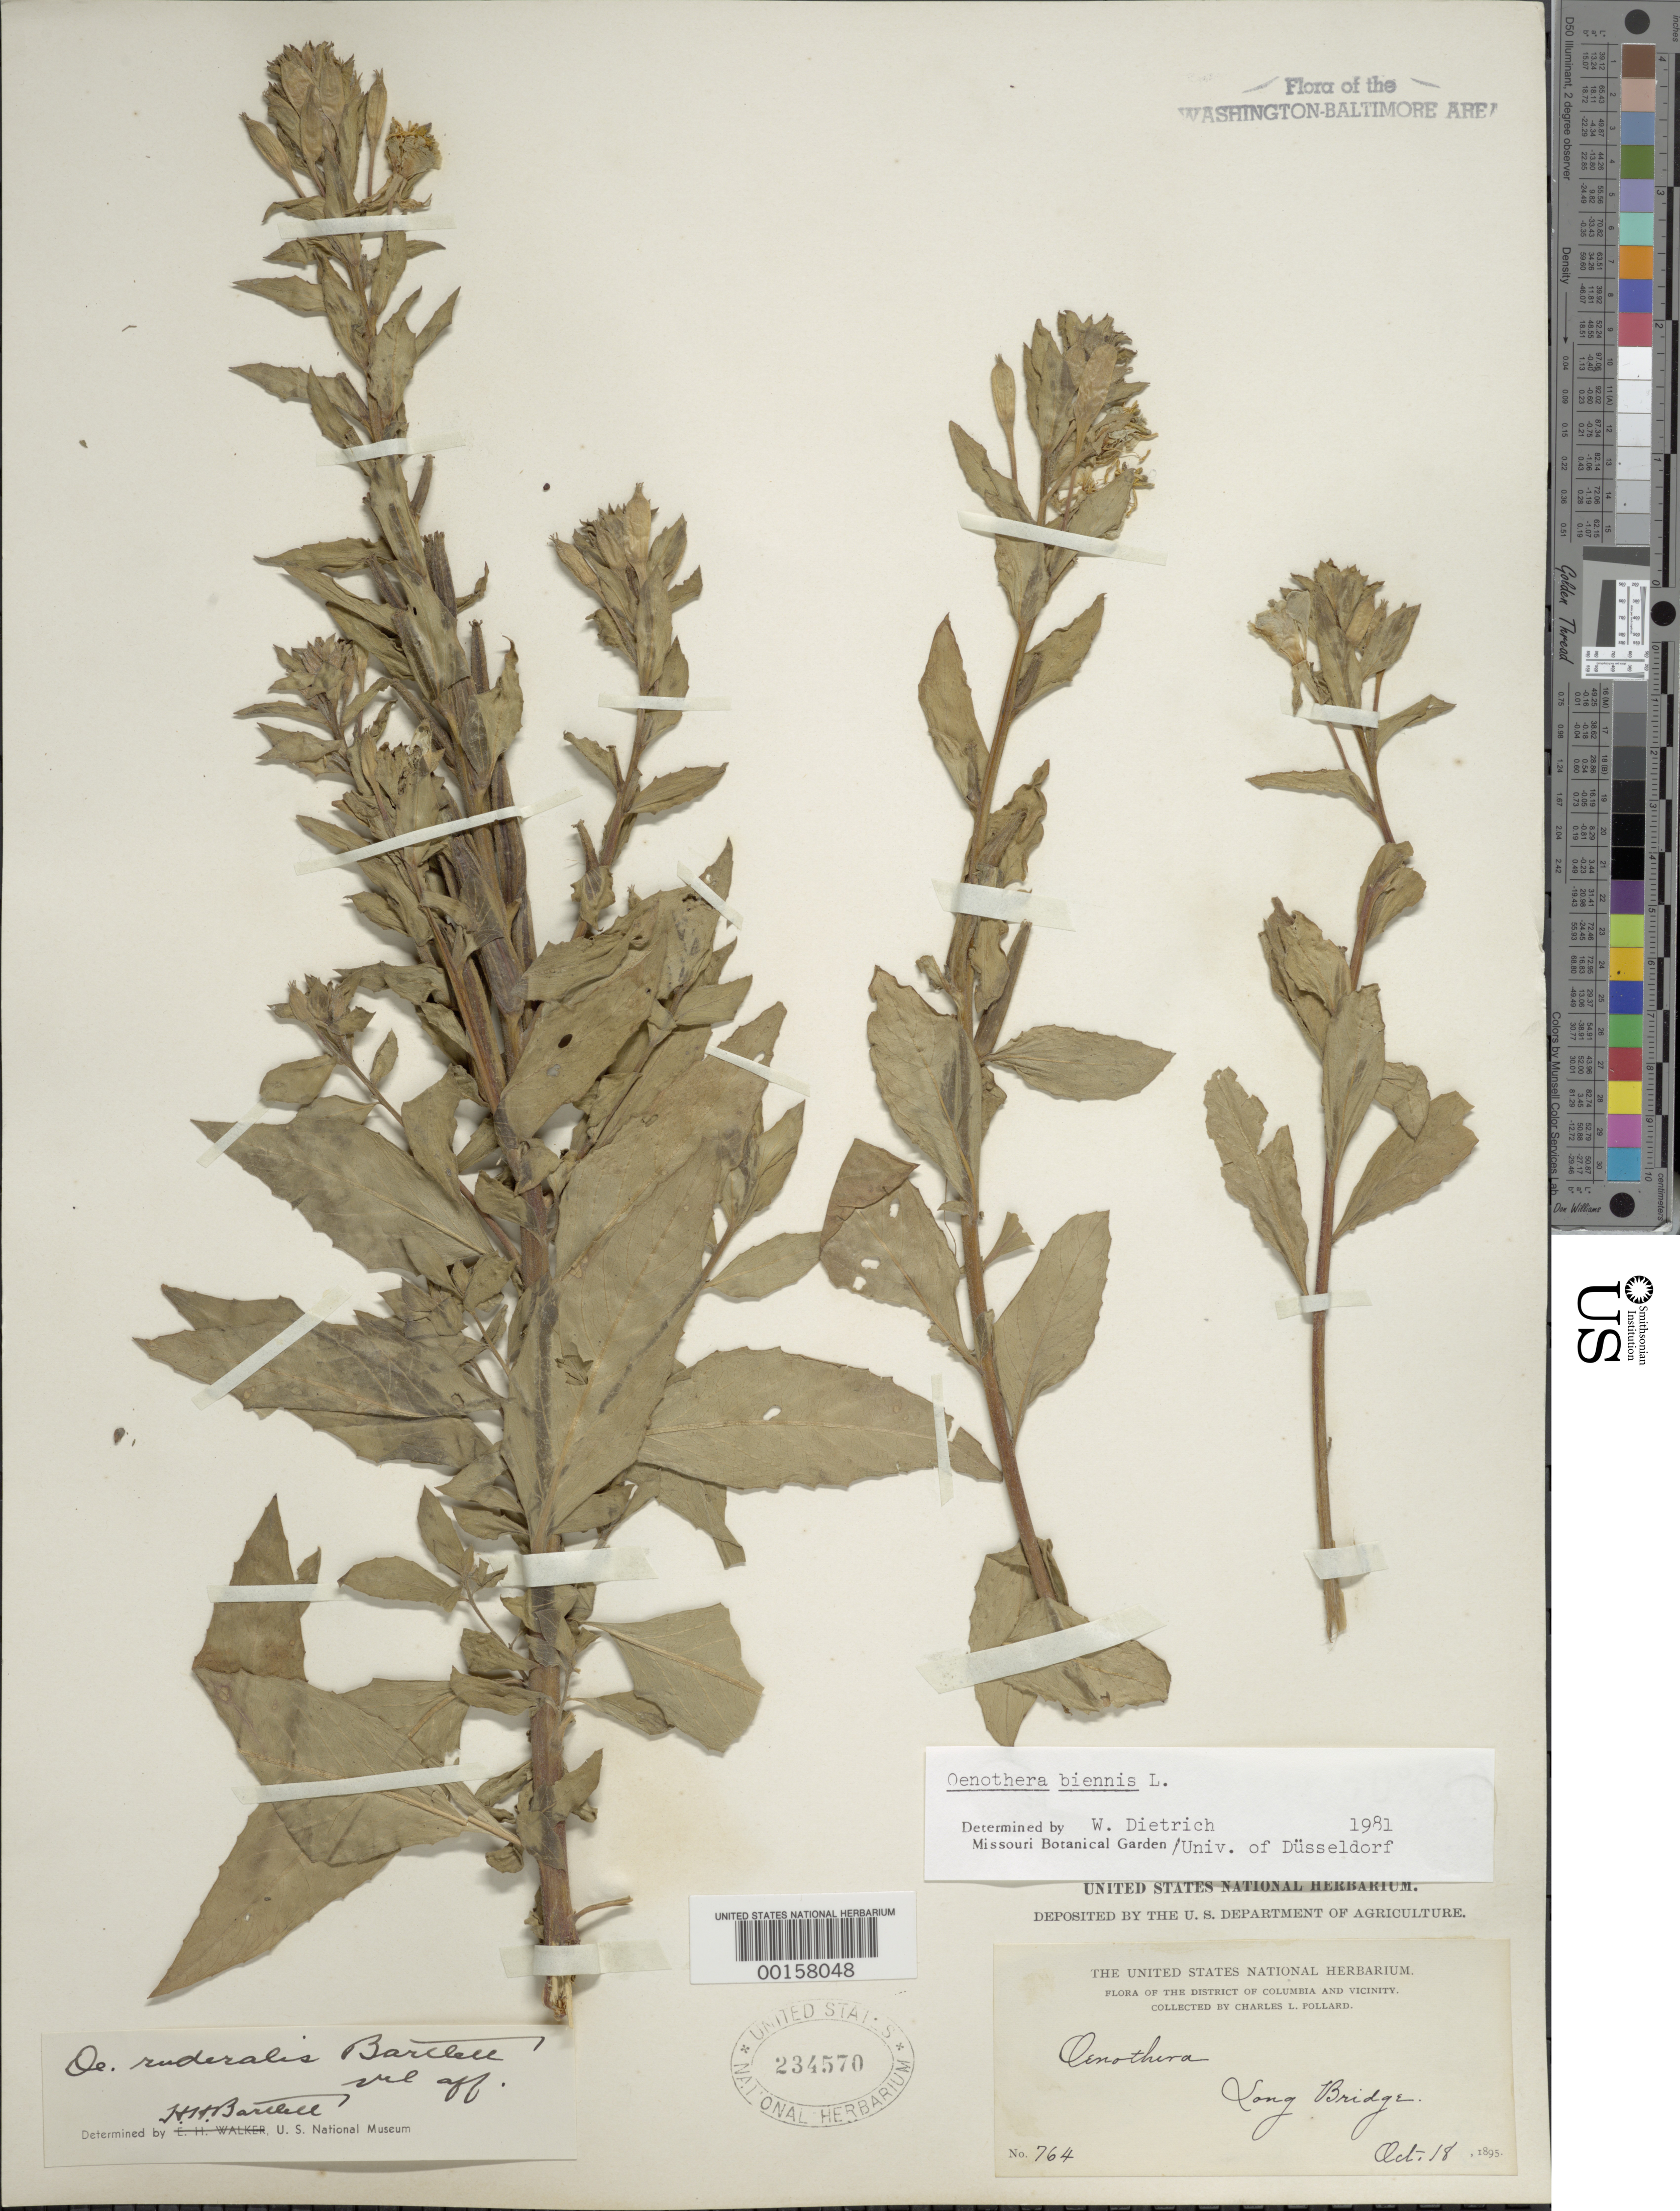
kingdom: Plantae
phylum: Tracheophyta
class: Magnoliopsida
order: Myrtales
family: Onagraceae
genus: Oenothera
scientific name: Oenothera biennis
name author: L.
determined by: Dietrich, W.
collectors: C. L. Pollard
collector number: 764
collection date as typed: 18 Oct 1895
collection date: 1895-10-18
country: United States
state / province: District of Columbia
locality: Long Bridge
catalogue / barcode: US 234570